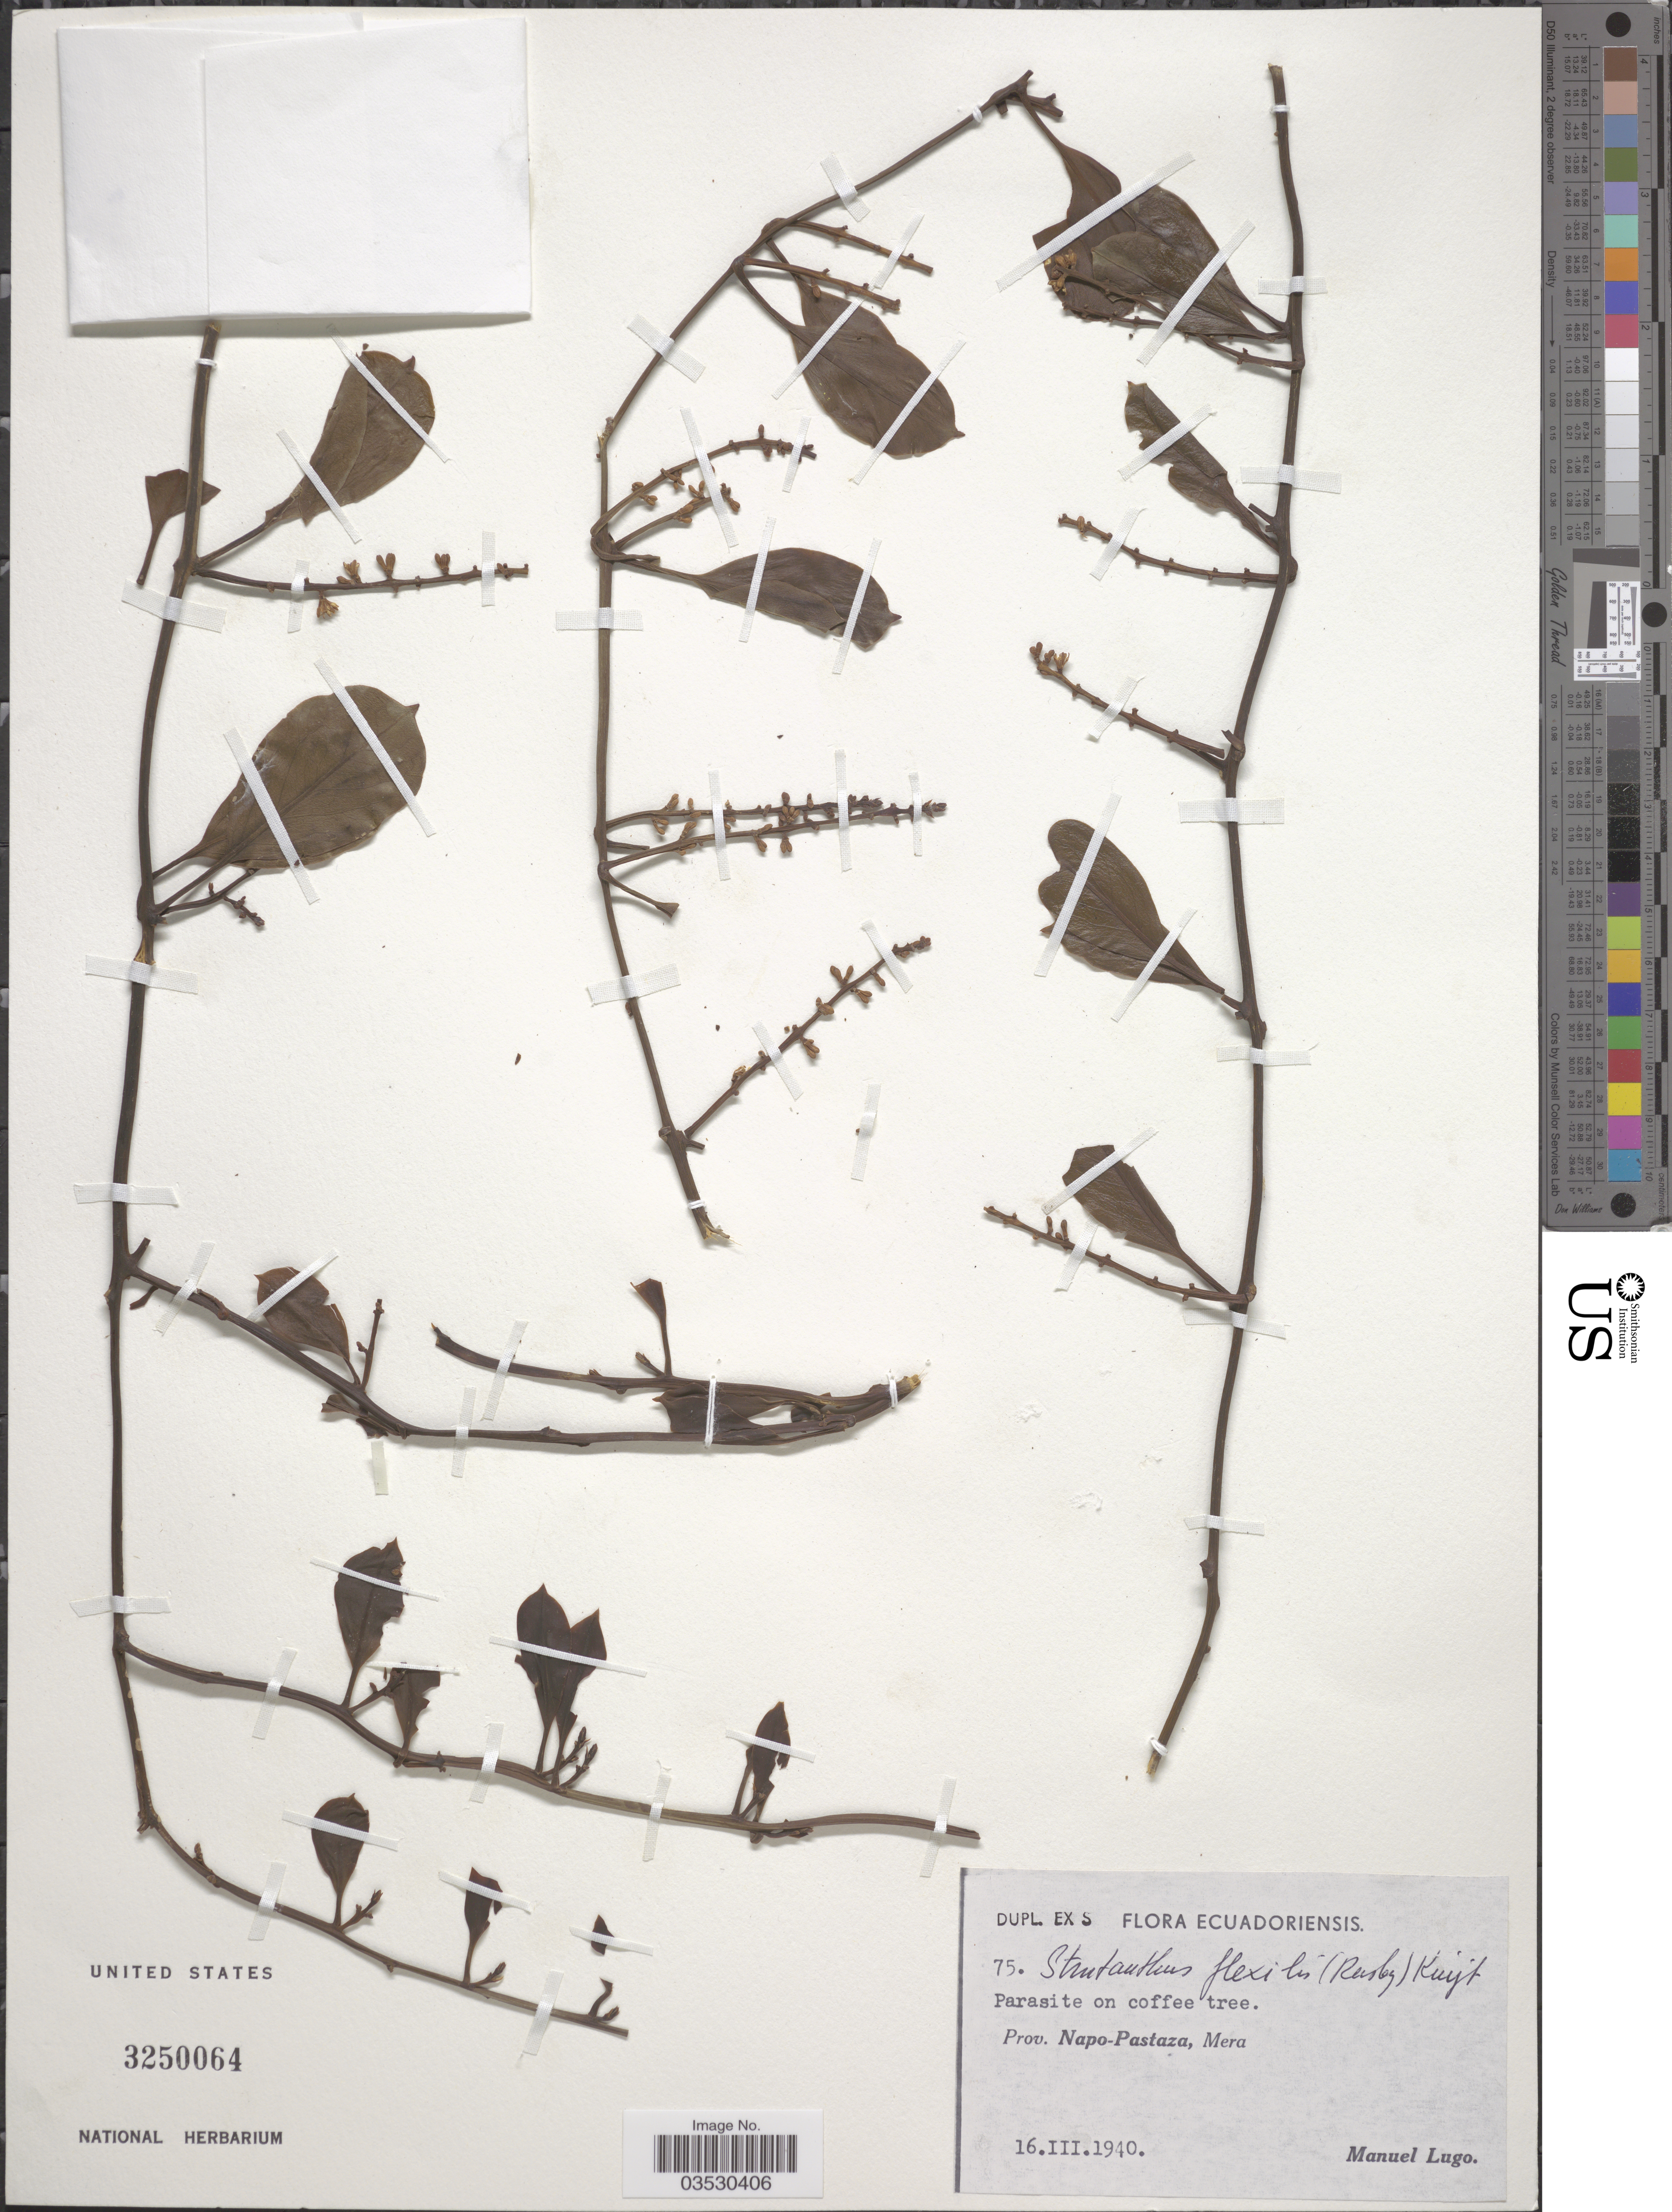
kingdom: Plantae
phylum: Tracheophyta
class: Magnoliopsida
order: Santalales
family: Loranthaceae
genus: Struthanthus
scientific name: Struthanthus flexilis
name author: (Rusby) Kuijt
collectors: M. Lugo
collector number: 75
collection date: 1940-03-16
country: Ecuador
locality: Prov. Napo-Pastaza, Mera.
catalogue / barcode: US 3250064